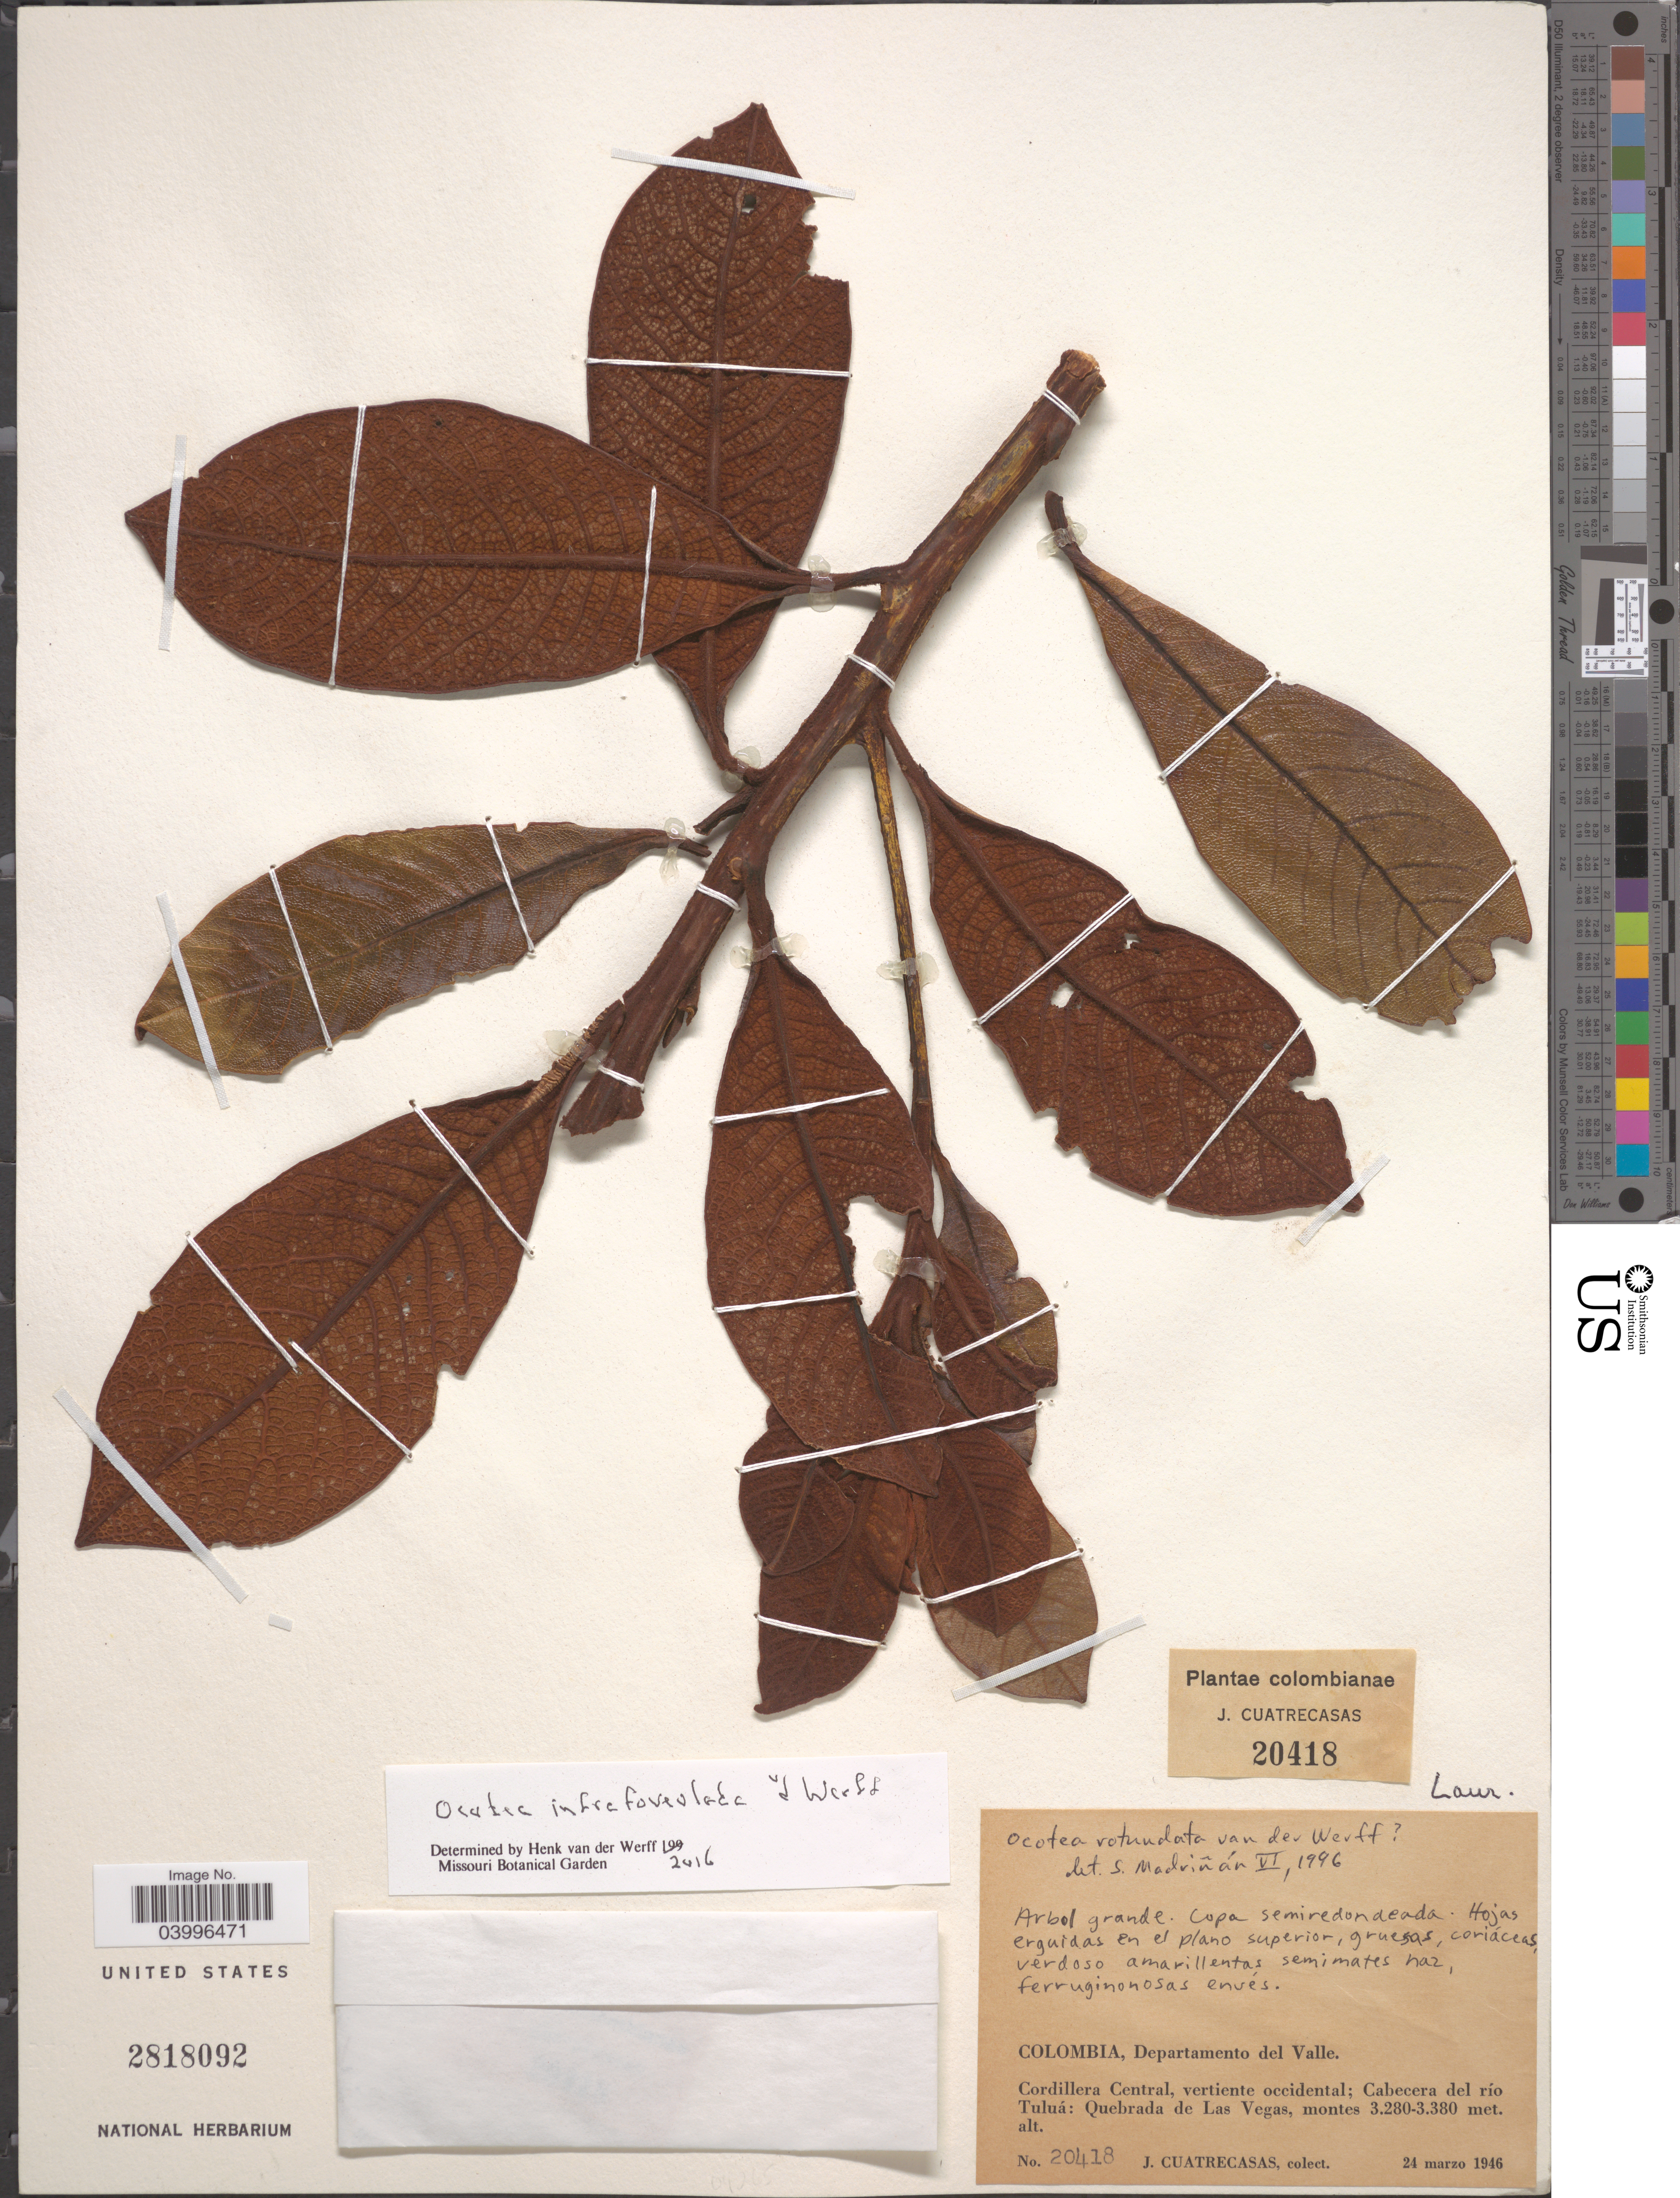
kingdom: Plantae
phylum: Tracheophyta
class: Magnoliopsida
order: Laurales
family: Lauraceae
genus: Ocotea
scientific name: Ocotea infrafoveolata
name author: van der Werff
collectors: J. Cuatrecasas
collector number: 20418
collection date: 1946-03-24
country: Colombia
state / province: Valle del Cauca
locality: Departamento del Valle. Cordillera Central, vertiente occidental; Cabecera del río Tuluá: Quebrada de Las Vegas.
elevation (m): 3280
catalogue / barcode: US 2818092